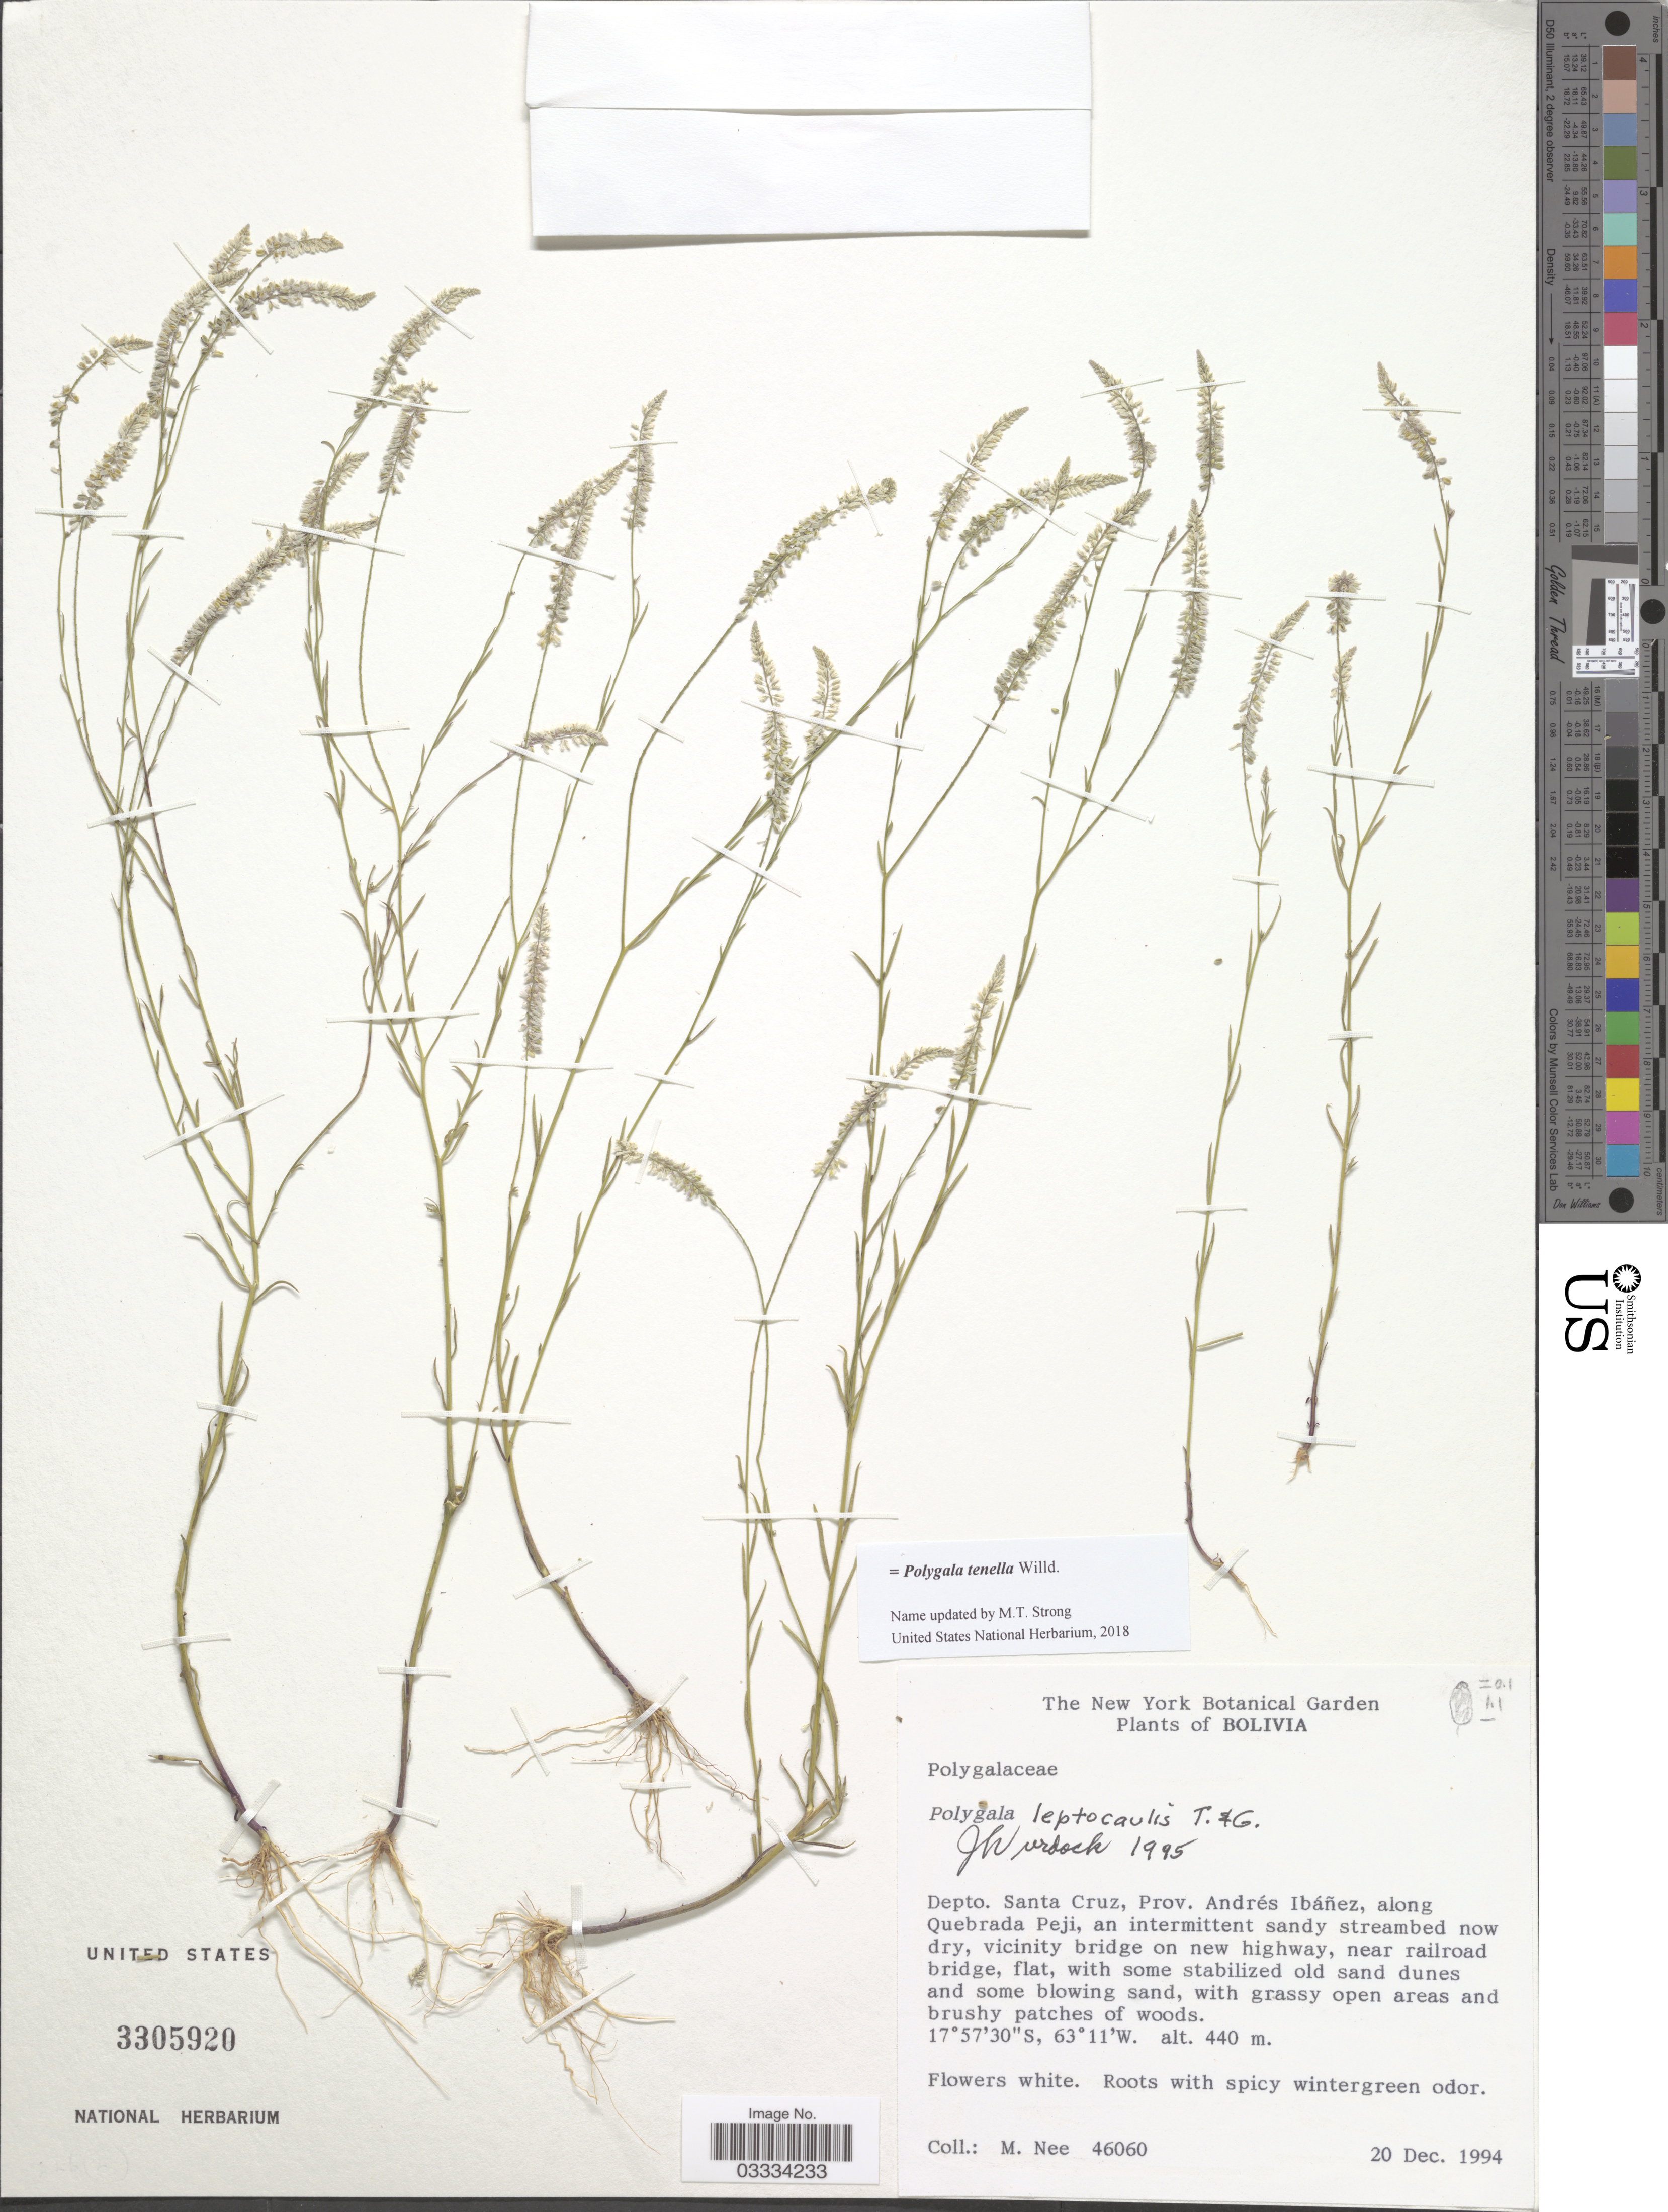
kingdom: Plantae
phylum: Tracheophyta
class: Magnoliopsida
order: Fabales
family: Polygalaceae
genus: Polygala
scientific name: Polygala tenella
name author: Willd.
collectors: M. Nee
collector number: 46060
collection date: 1994-12-20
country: Bolivia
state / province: Santa Cruz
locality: Depto. Santa Cruz, Prov. Andrés Ibáñez, along Quebrada Peji, an intermittent sandy streambed now dry, vicinity bridge on new highway, near railroad bridge.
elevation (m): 440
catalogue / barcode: US 3305920